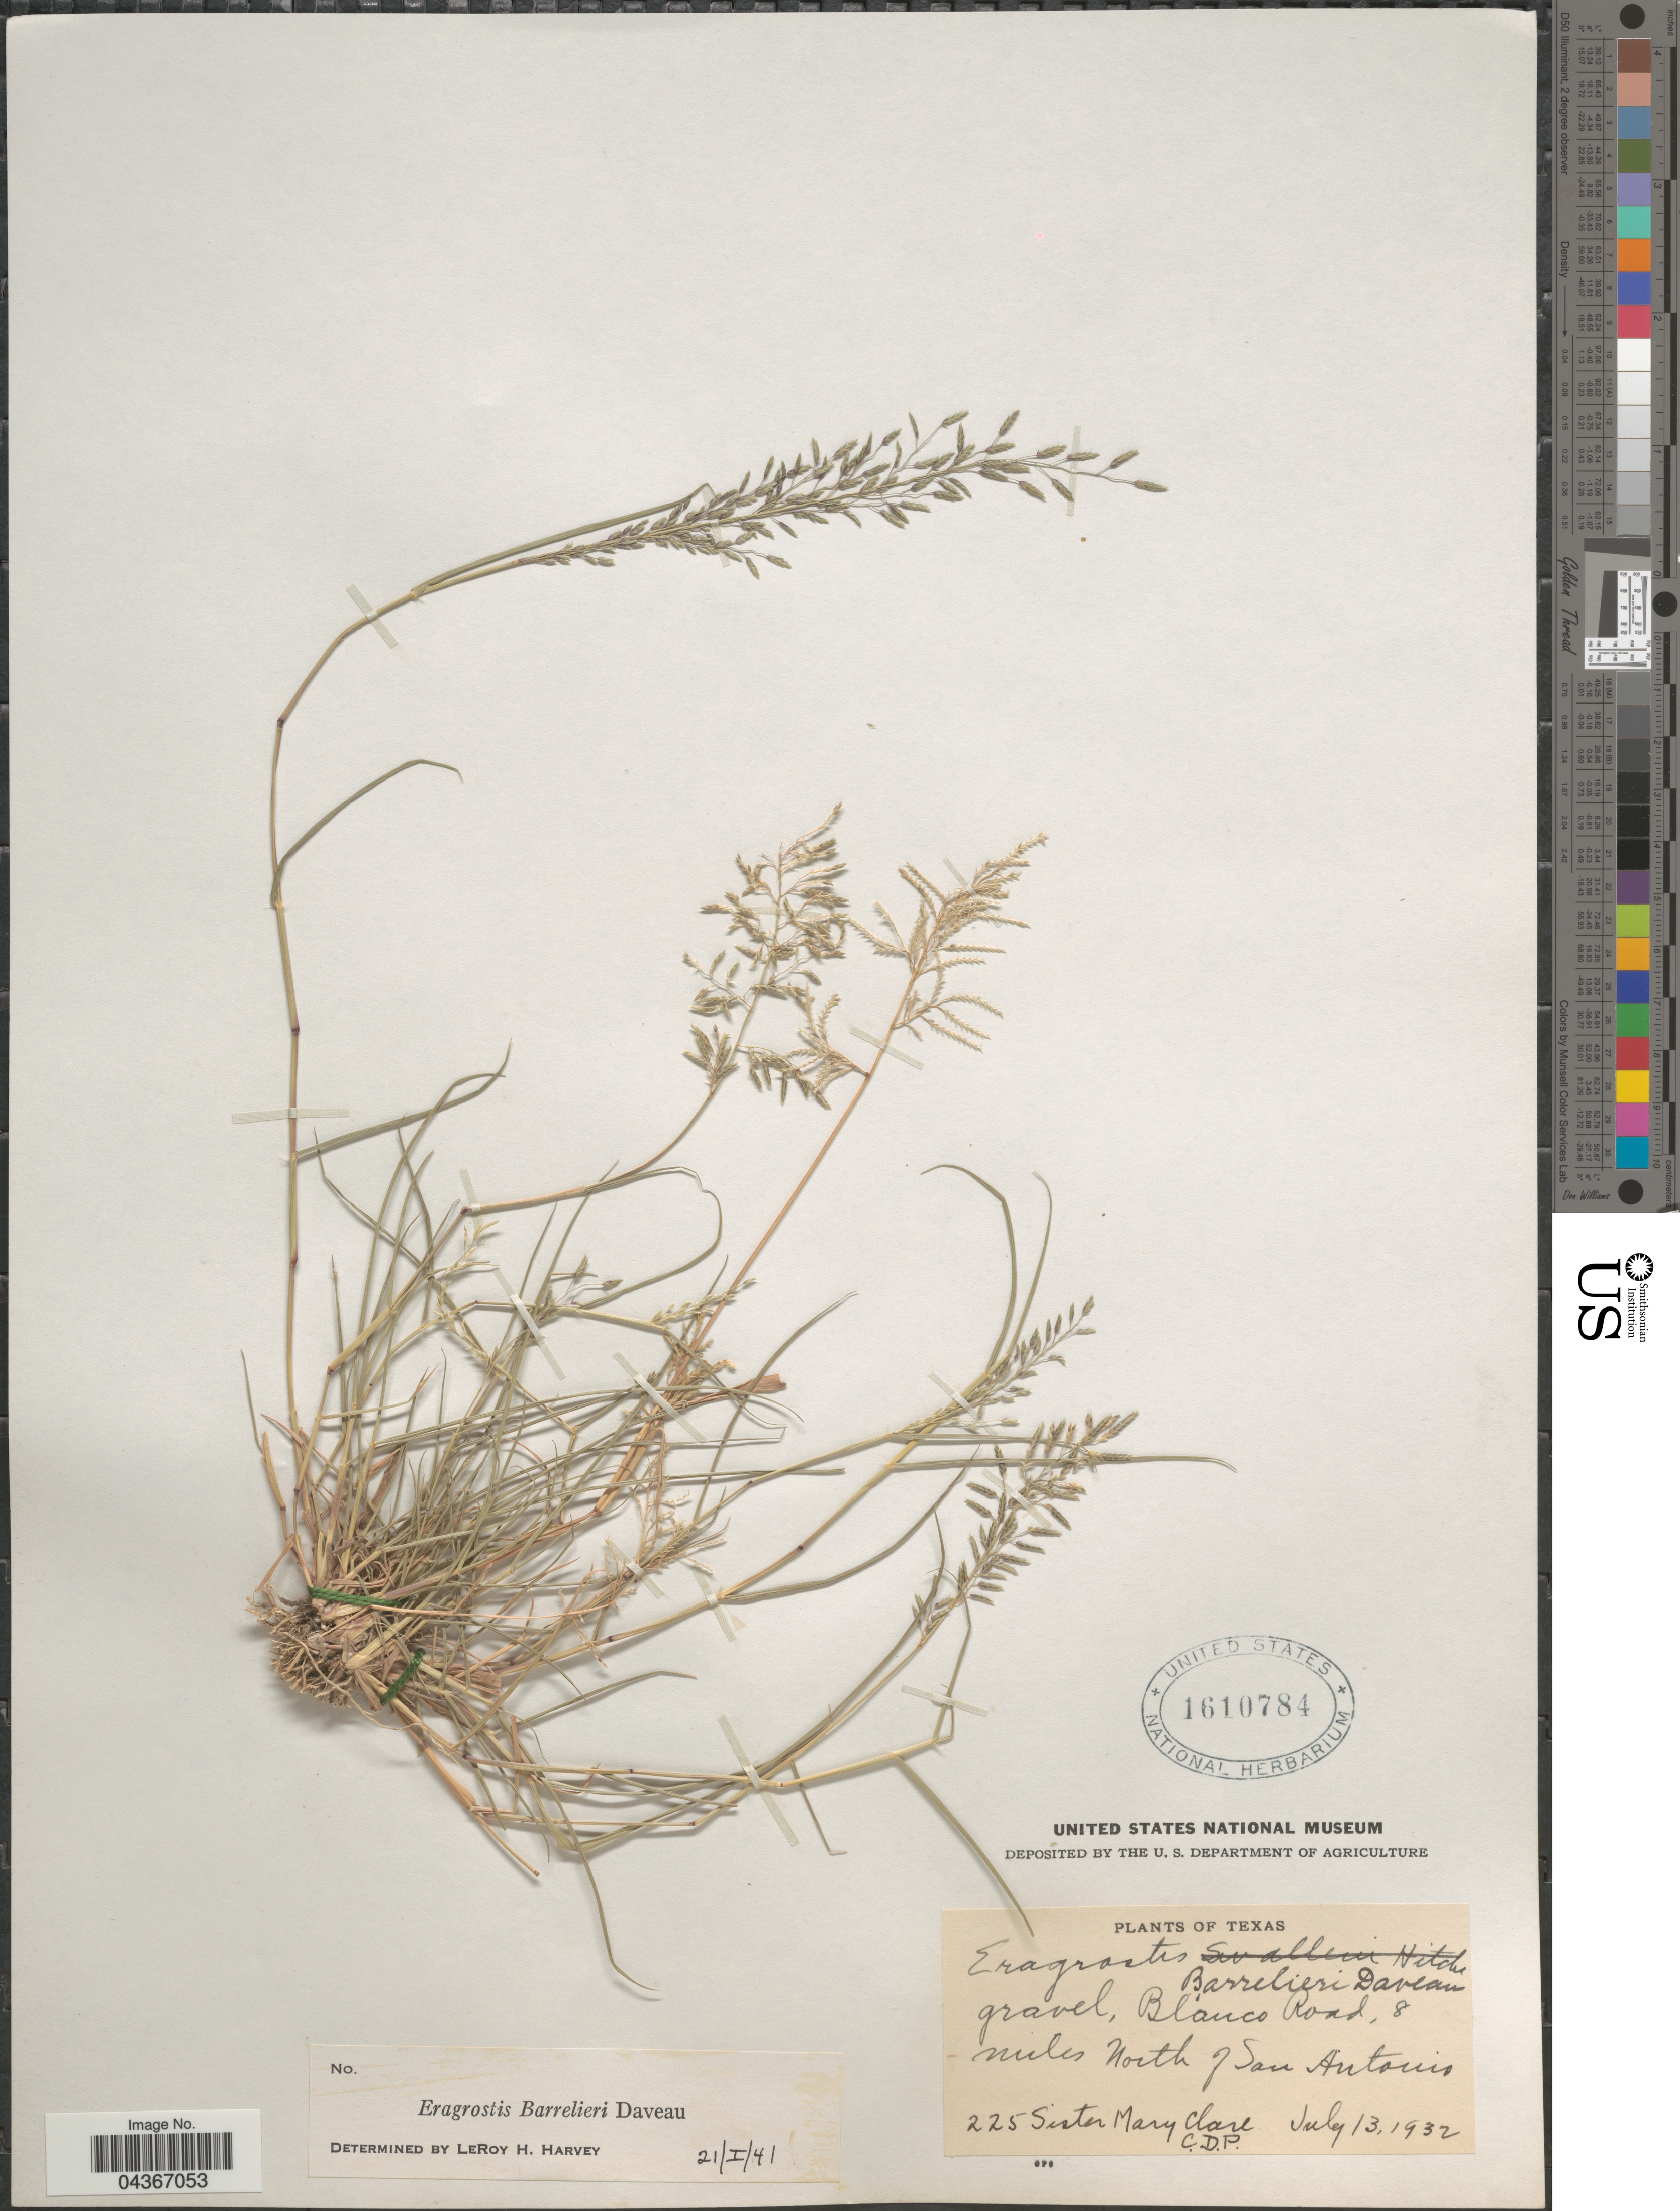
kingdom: Plantae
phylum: Tracheophyta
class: Liliopsida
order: Poales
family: Poaceae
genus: Eragrostis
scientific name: Eragrostis barrelieri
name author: Daveau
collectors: M. Clare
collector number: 225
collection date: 1932-07-13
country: United States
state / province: Texas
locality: Gravel, Blanco Road, 8 miles North of San Antonio.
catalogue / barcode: US 1610784